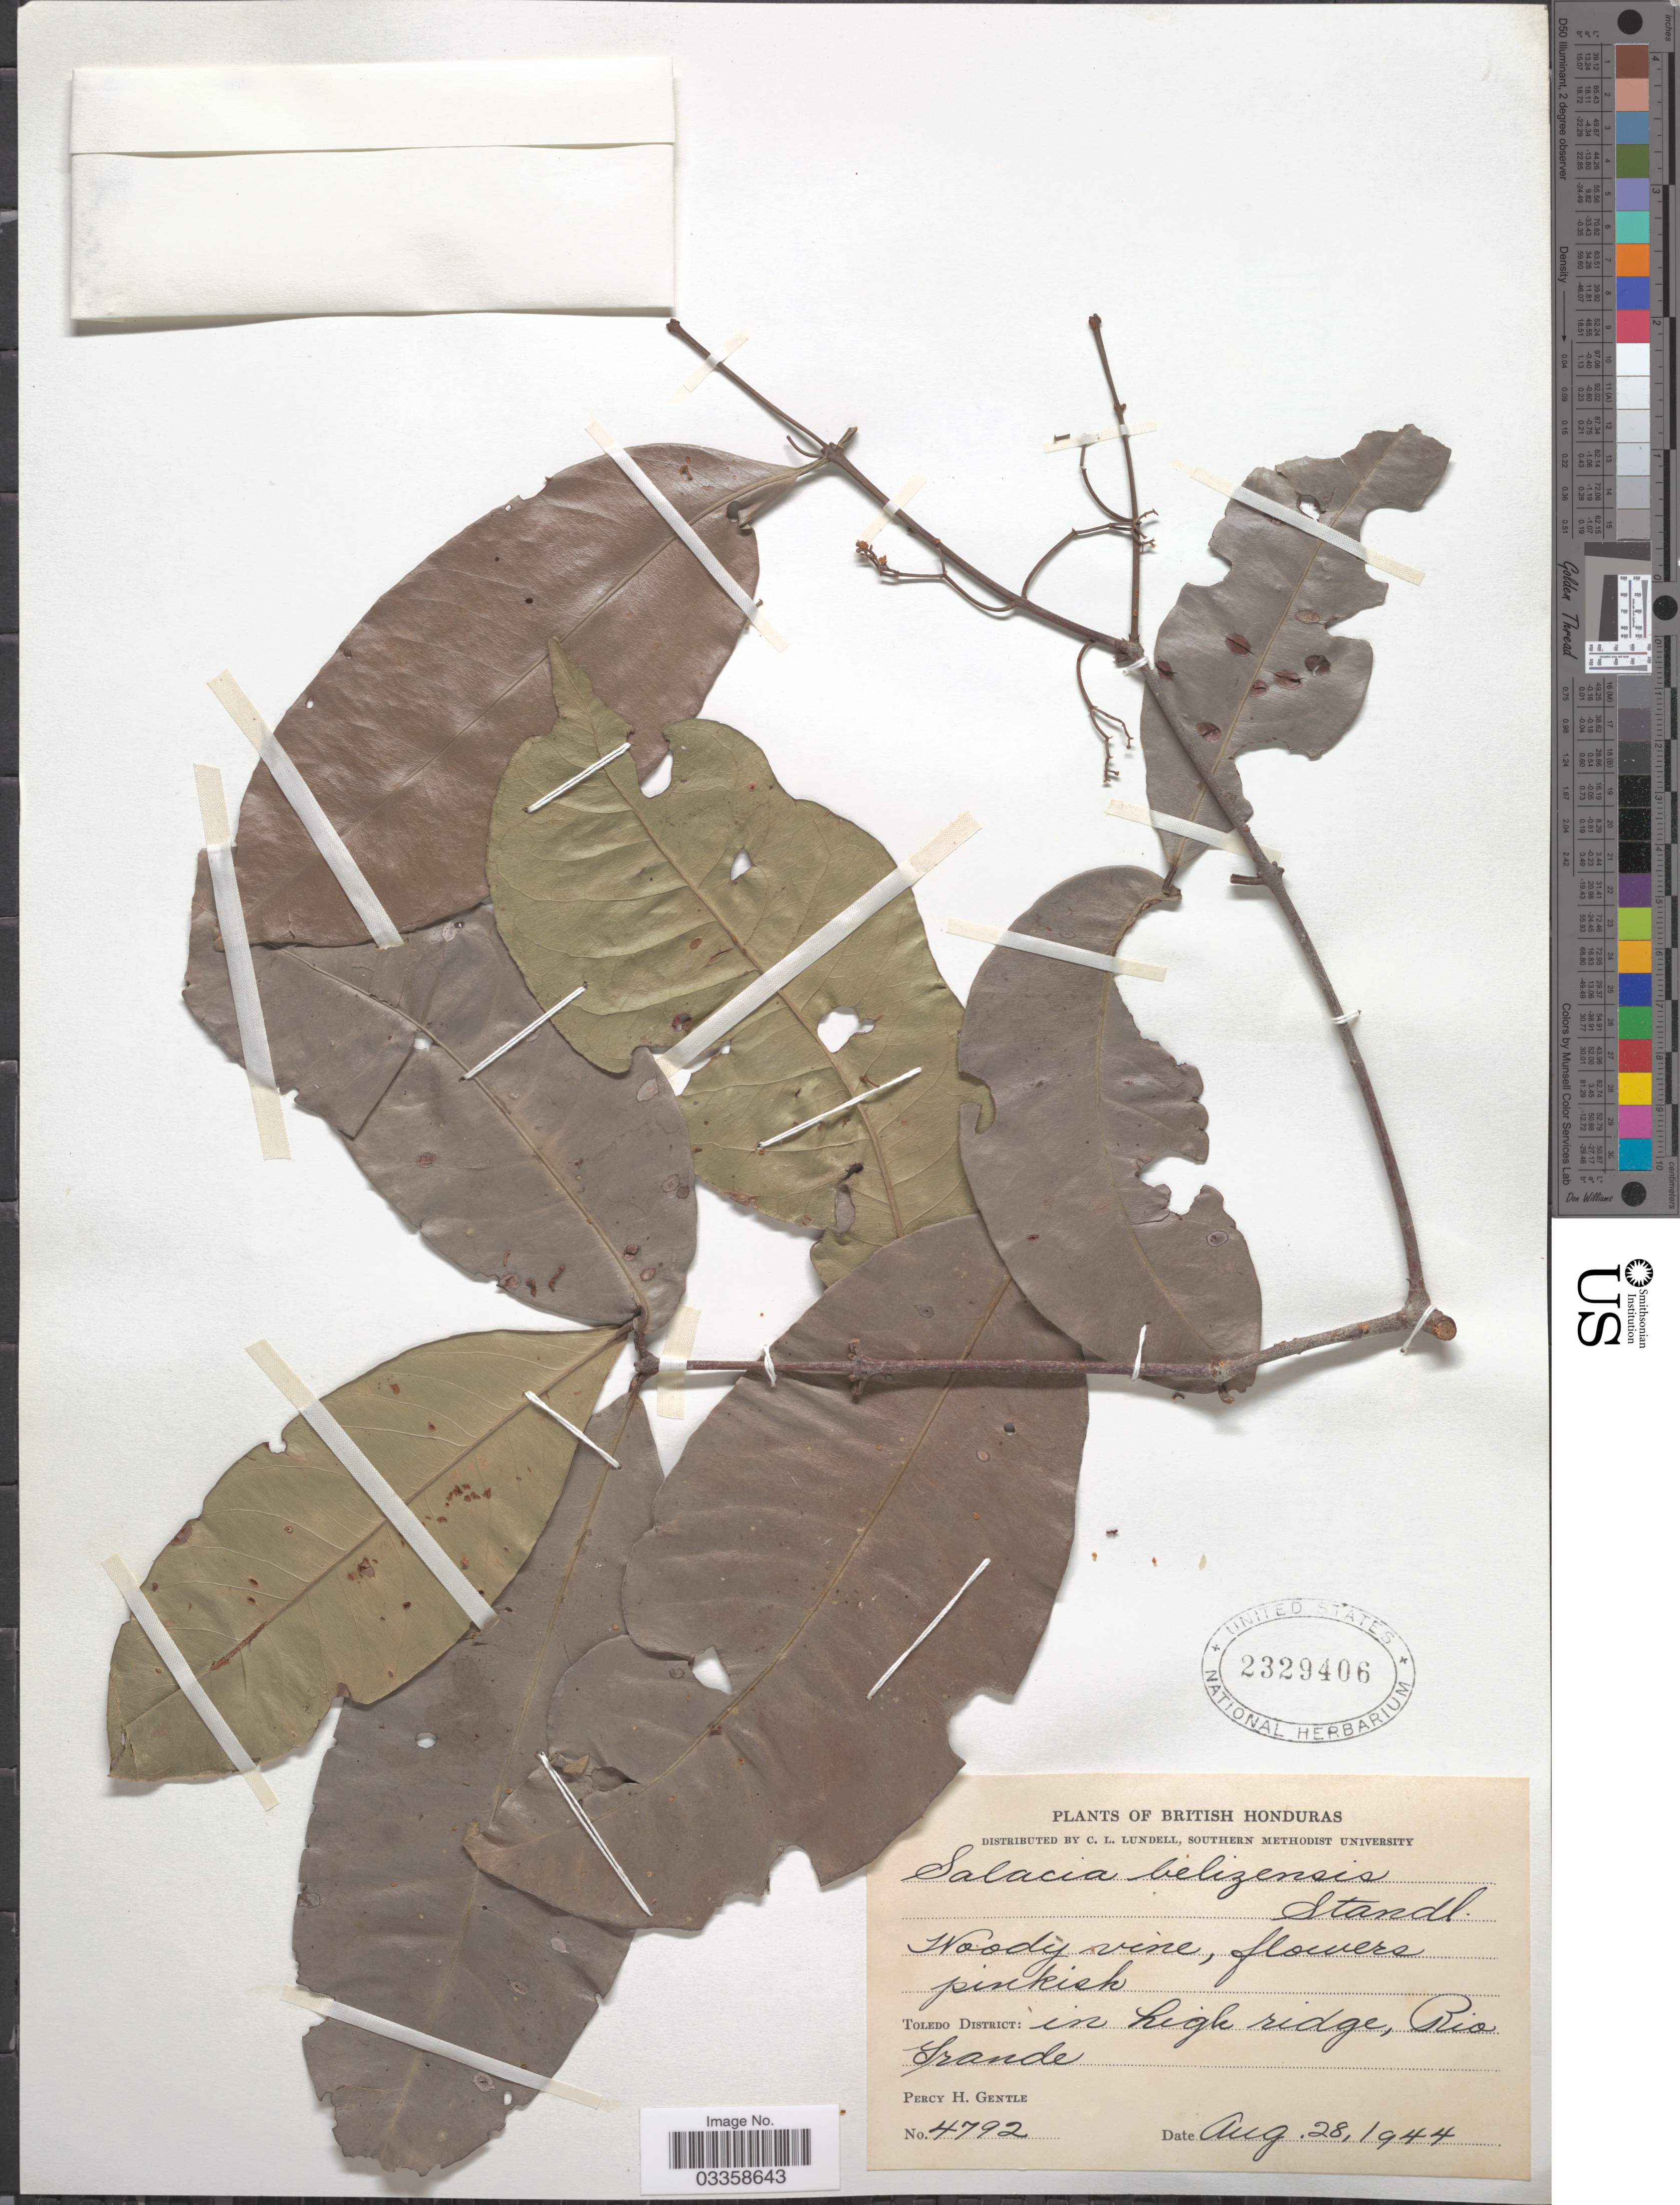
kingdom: Plantae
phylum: Tracheophyta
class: Magnoliopsida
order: Celastrales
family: Celastraceae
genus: Cheiloclinium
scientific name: Cheiloclinium belizense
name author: (Standl.) A.C. Sm.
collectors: P. H. Gentle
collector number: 4792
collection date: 1944-08-28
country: Belize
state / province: Toledo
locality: British Honduras, Toledo District: in high ridge, Rio Grande.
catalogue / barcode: US 2329406